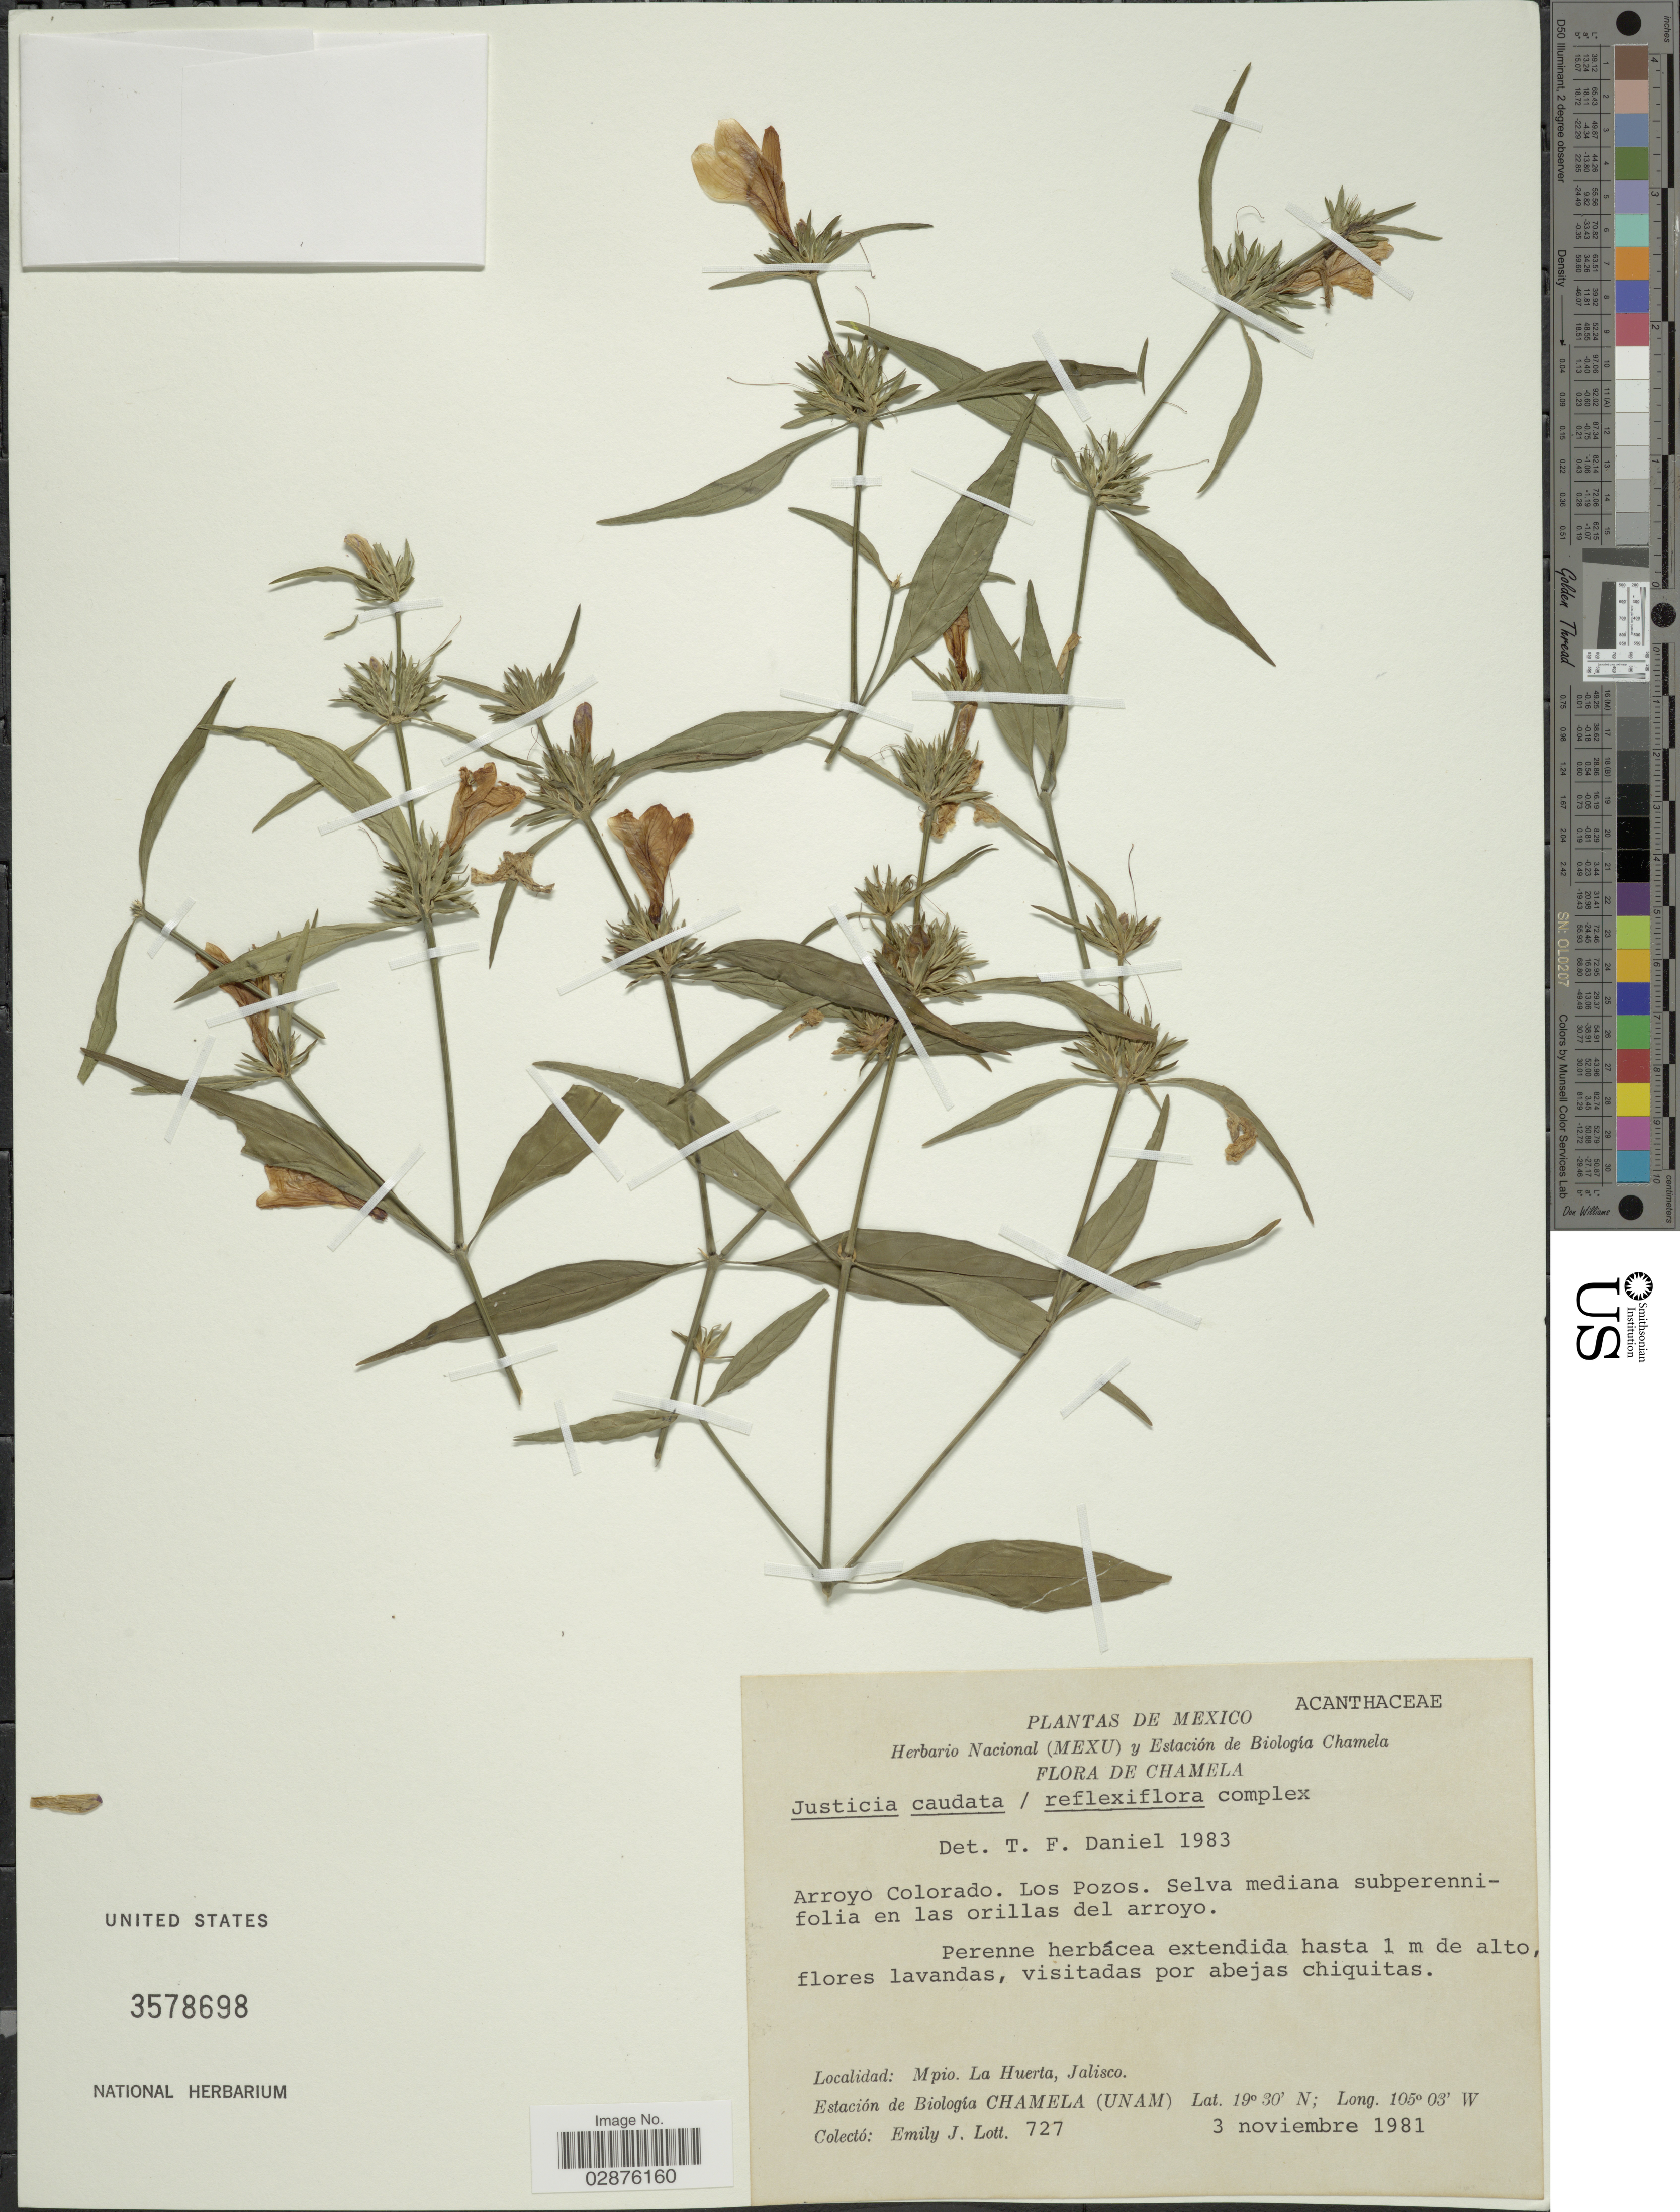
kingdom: Plantae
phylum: Tracheophyta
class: Magnoliopsida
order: Lamiales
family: Acanthaceae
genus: Justicia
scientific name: Justicia caudata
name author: A. Gray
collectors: E. J. Lott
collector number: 727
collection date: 1981-11-03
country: Mexico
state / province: Jalisco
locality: Chamela, Arroyo Colorado. Los Pozos. Mpio. La Huerta, Estación de Biología Chamela (Unam).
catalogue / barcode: US 3578698